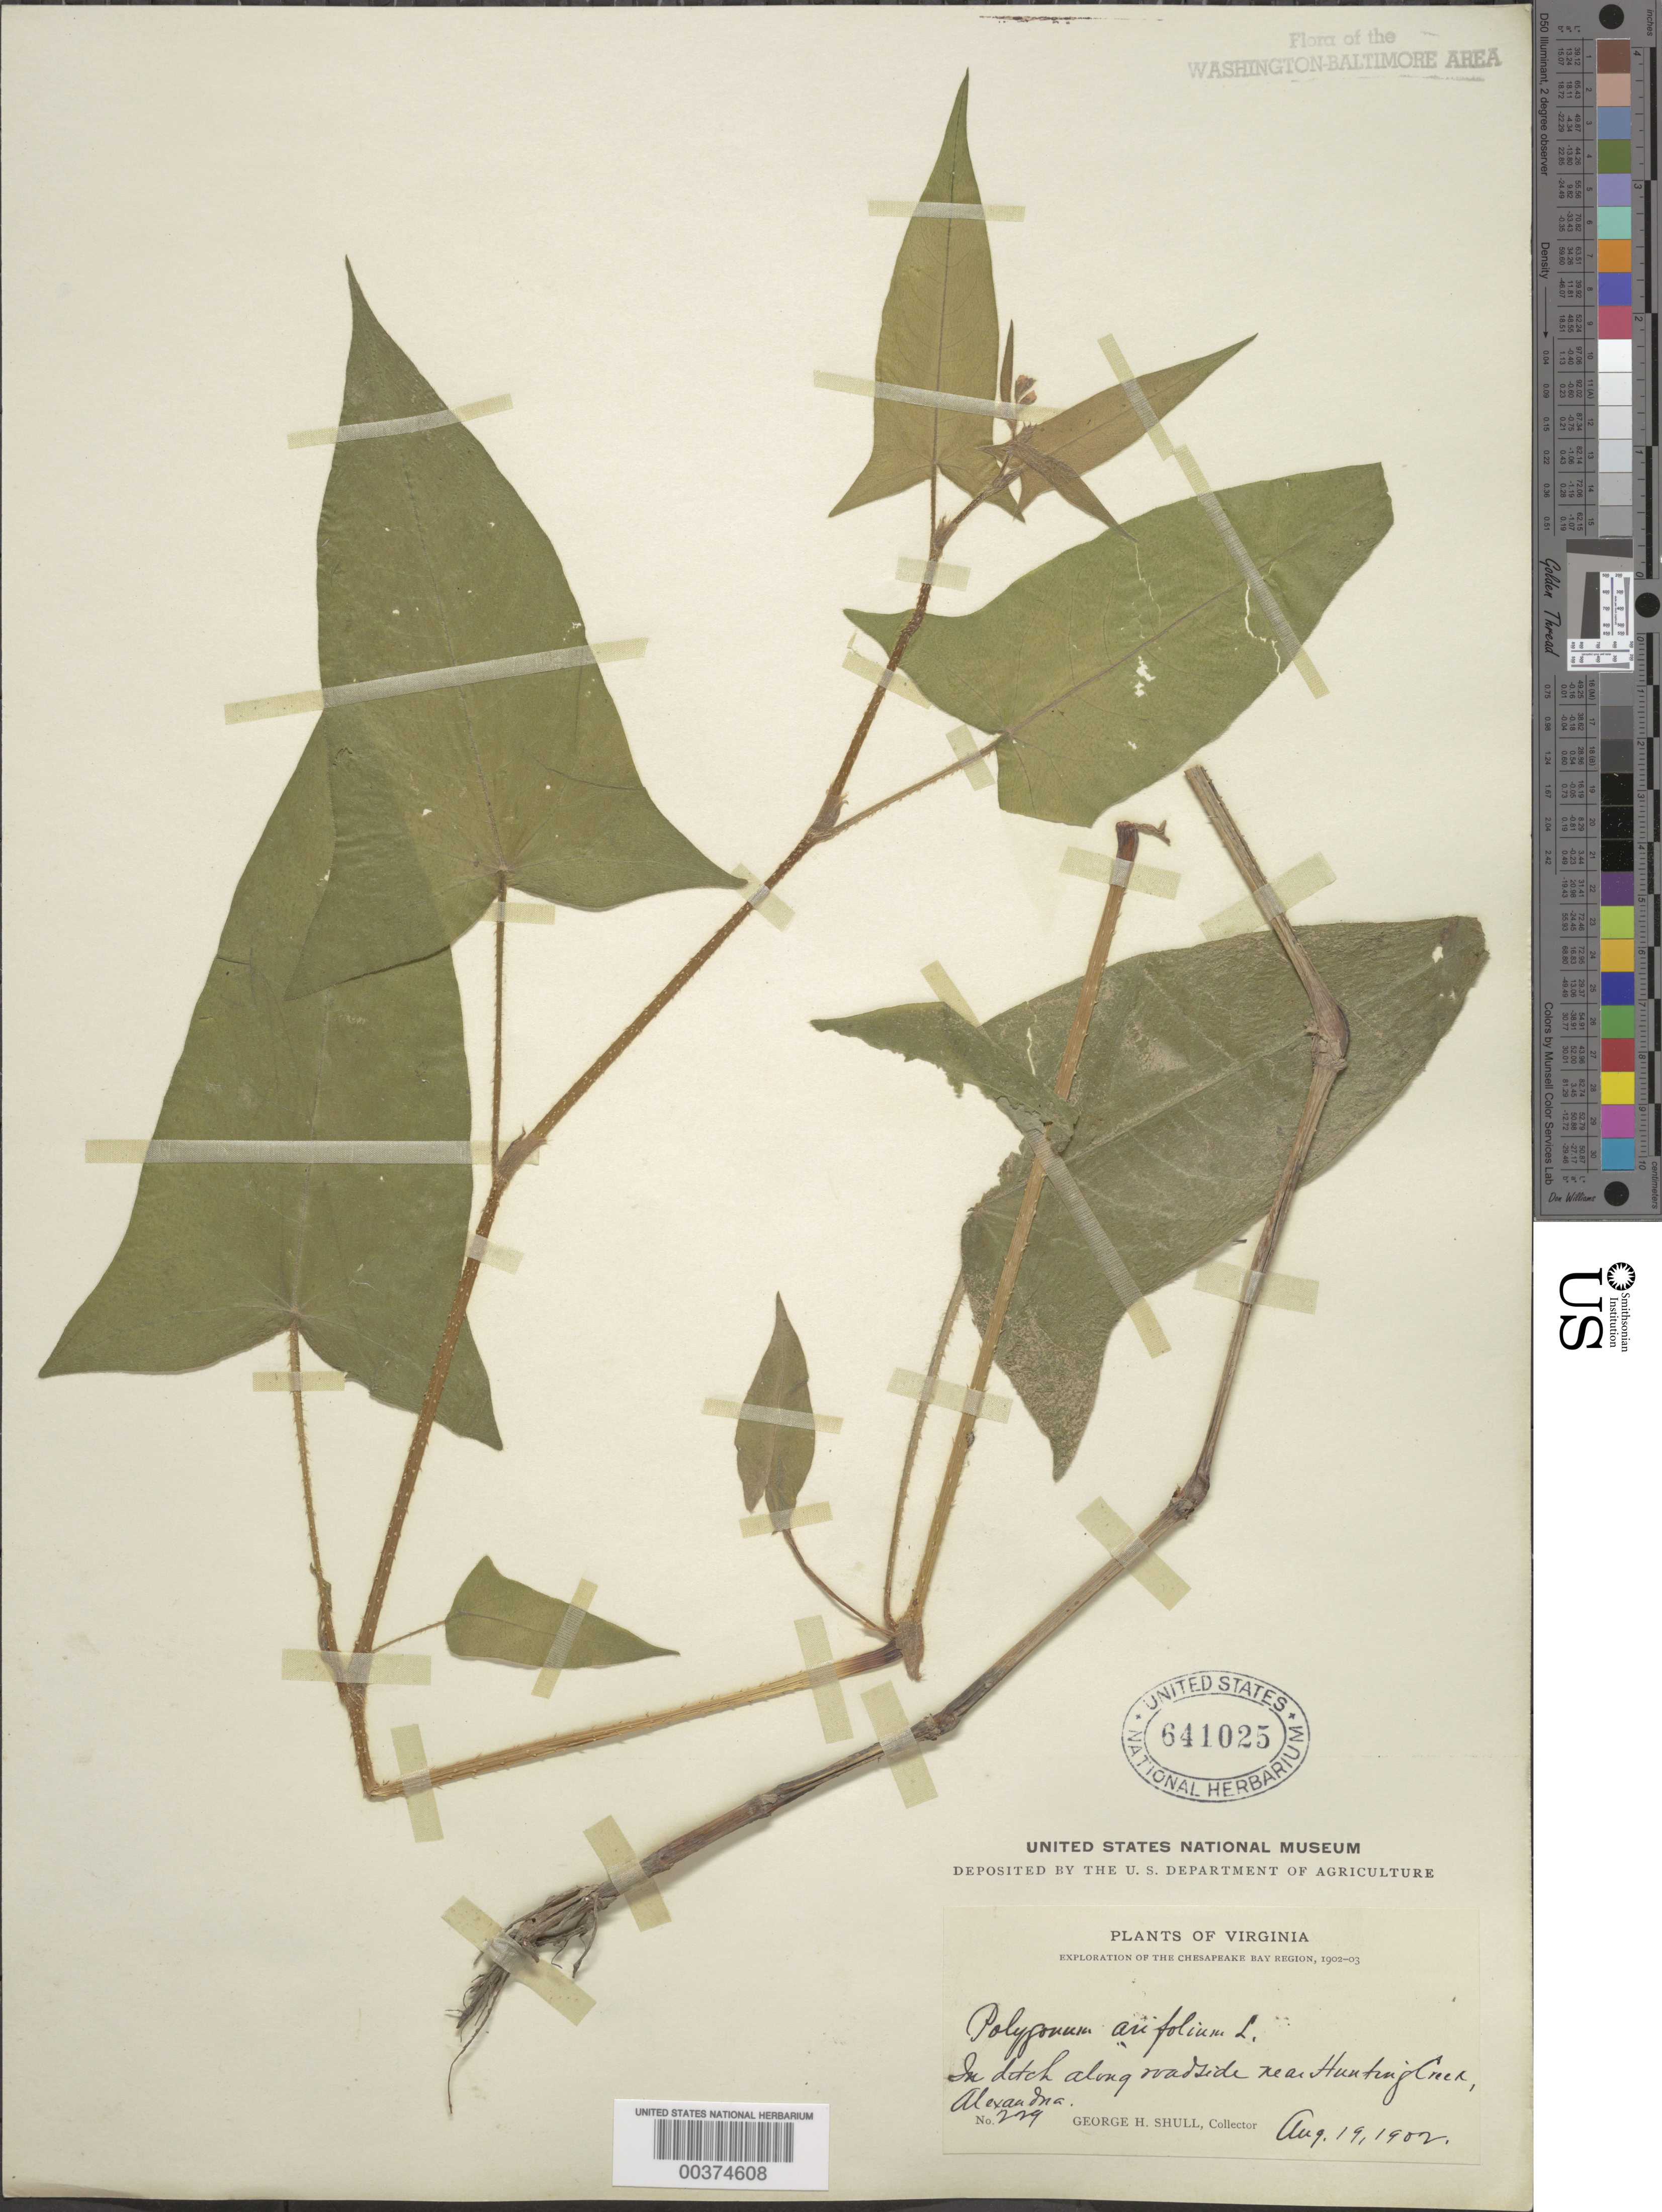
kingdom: Plantae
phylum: Tracheophyta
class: Magnoliopsida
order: Caryophyllales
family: Polygonaceae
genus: Persicaria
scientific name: Persicaria arifolia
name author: (L.) Haraldson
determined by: Atha, D. E.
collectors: G. H. Shull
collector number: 229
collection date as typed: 19 Aug 1902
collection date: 1902-08-19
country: United States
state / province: Virginia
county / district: Fairfax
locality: Hunting Creek vicinity, Alexandria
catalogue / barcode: US 641025